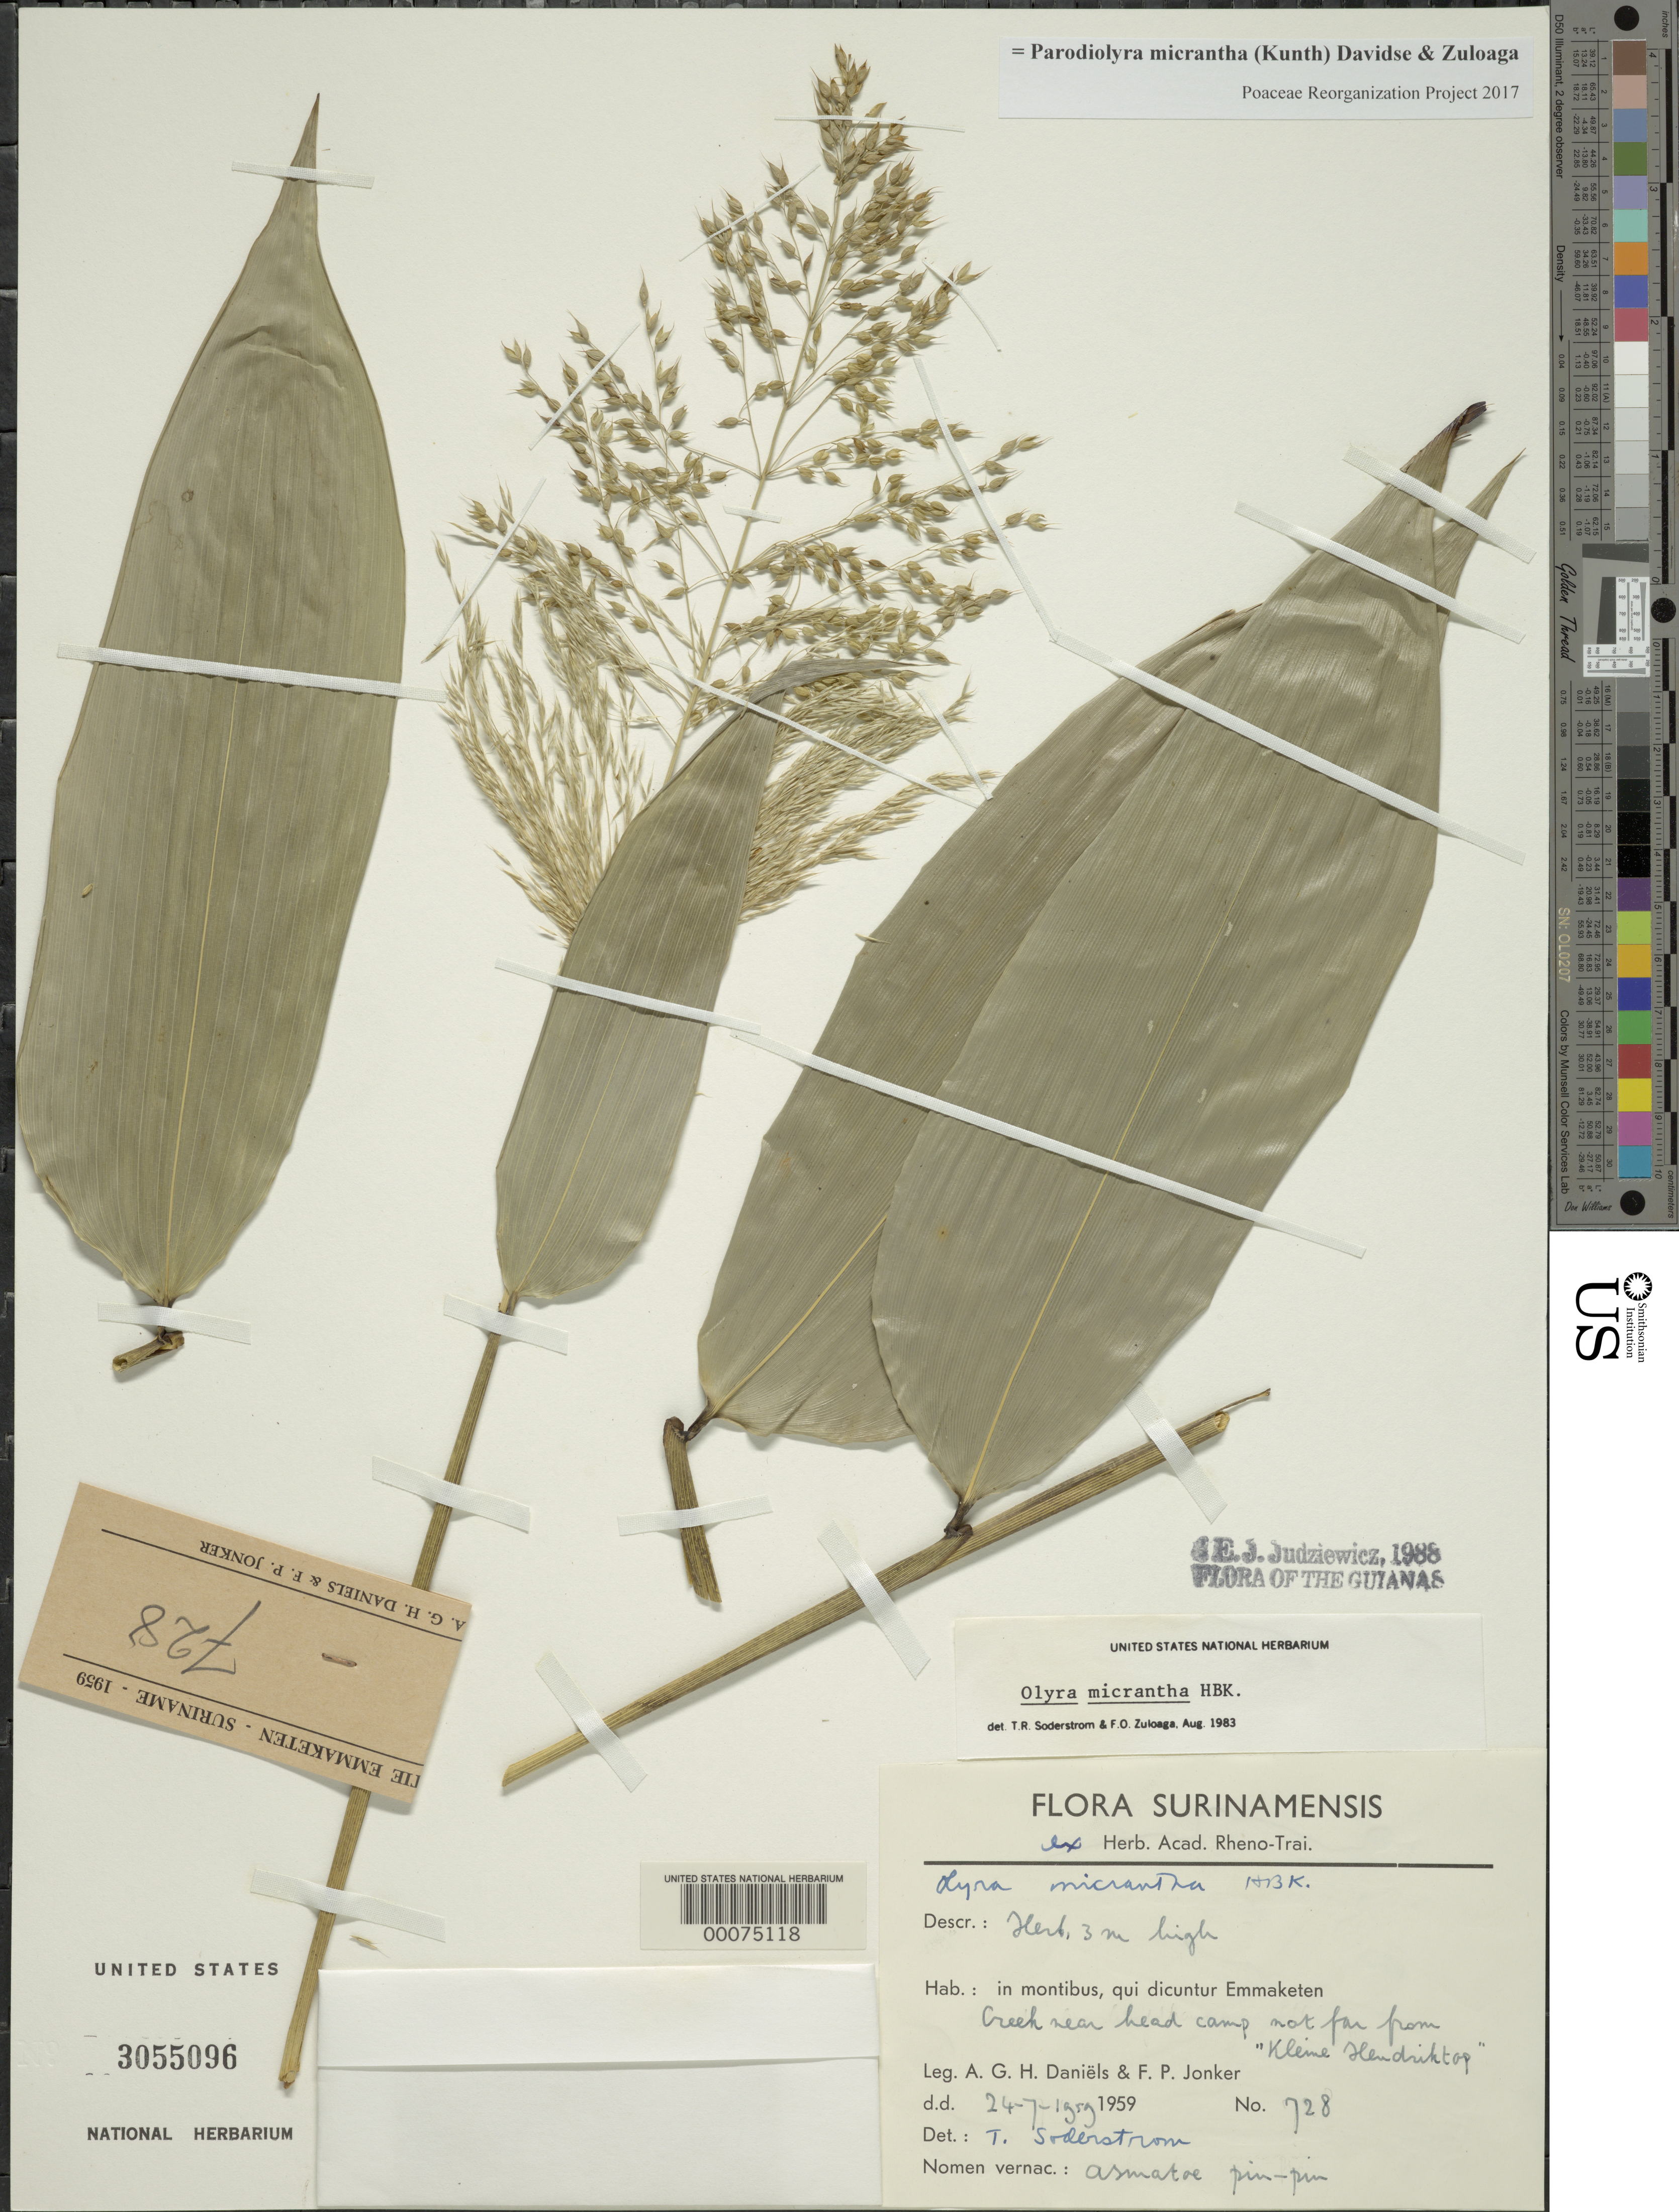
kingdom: Plantae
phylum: Tracheophyta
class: Liliopsida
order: Poales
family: Poaceae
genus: Parodiolyra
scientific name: Parodiolyra micrantha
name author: (Kunth) Davidse & Zuloaga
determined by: Poaceae Reorganization Project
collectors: A. Daniëls & F. P. Jonker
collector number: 728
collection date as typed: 24 Jul 1959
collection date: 1959-07-24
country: Suriname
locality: Creek near head camp not far from "kleine hendriktop"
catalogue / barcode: US 3055096